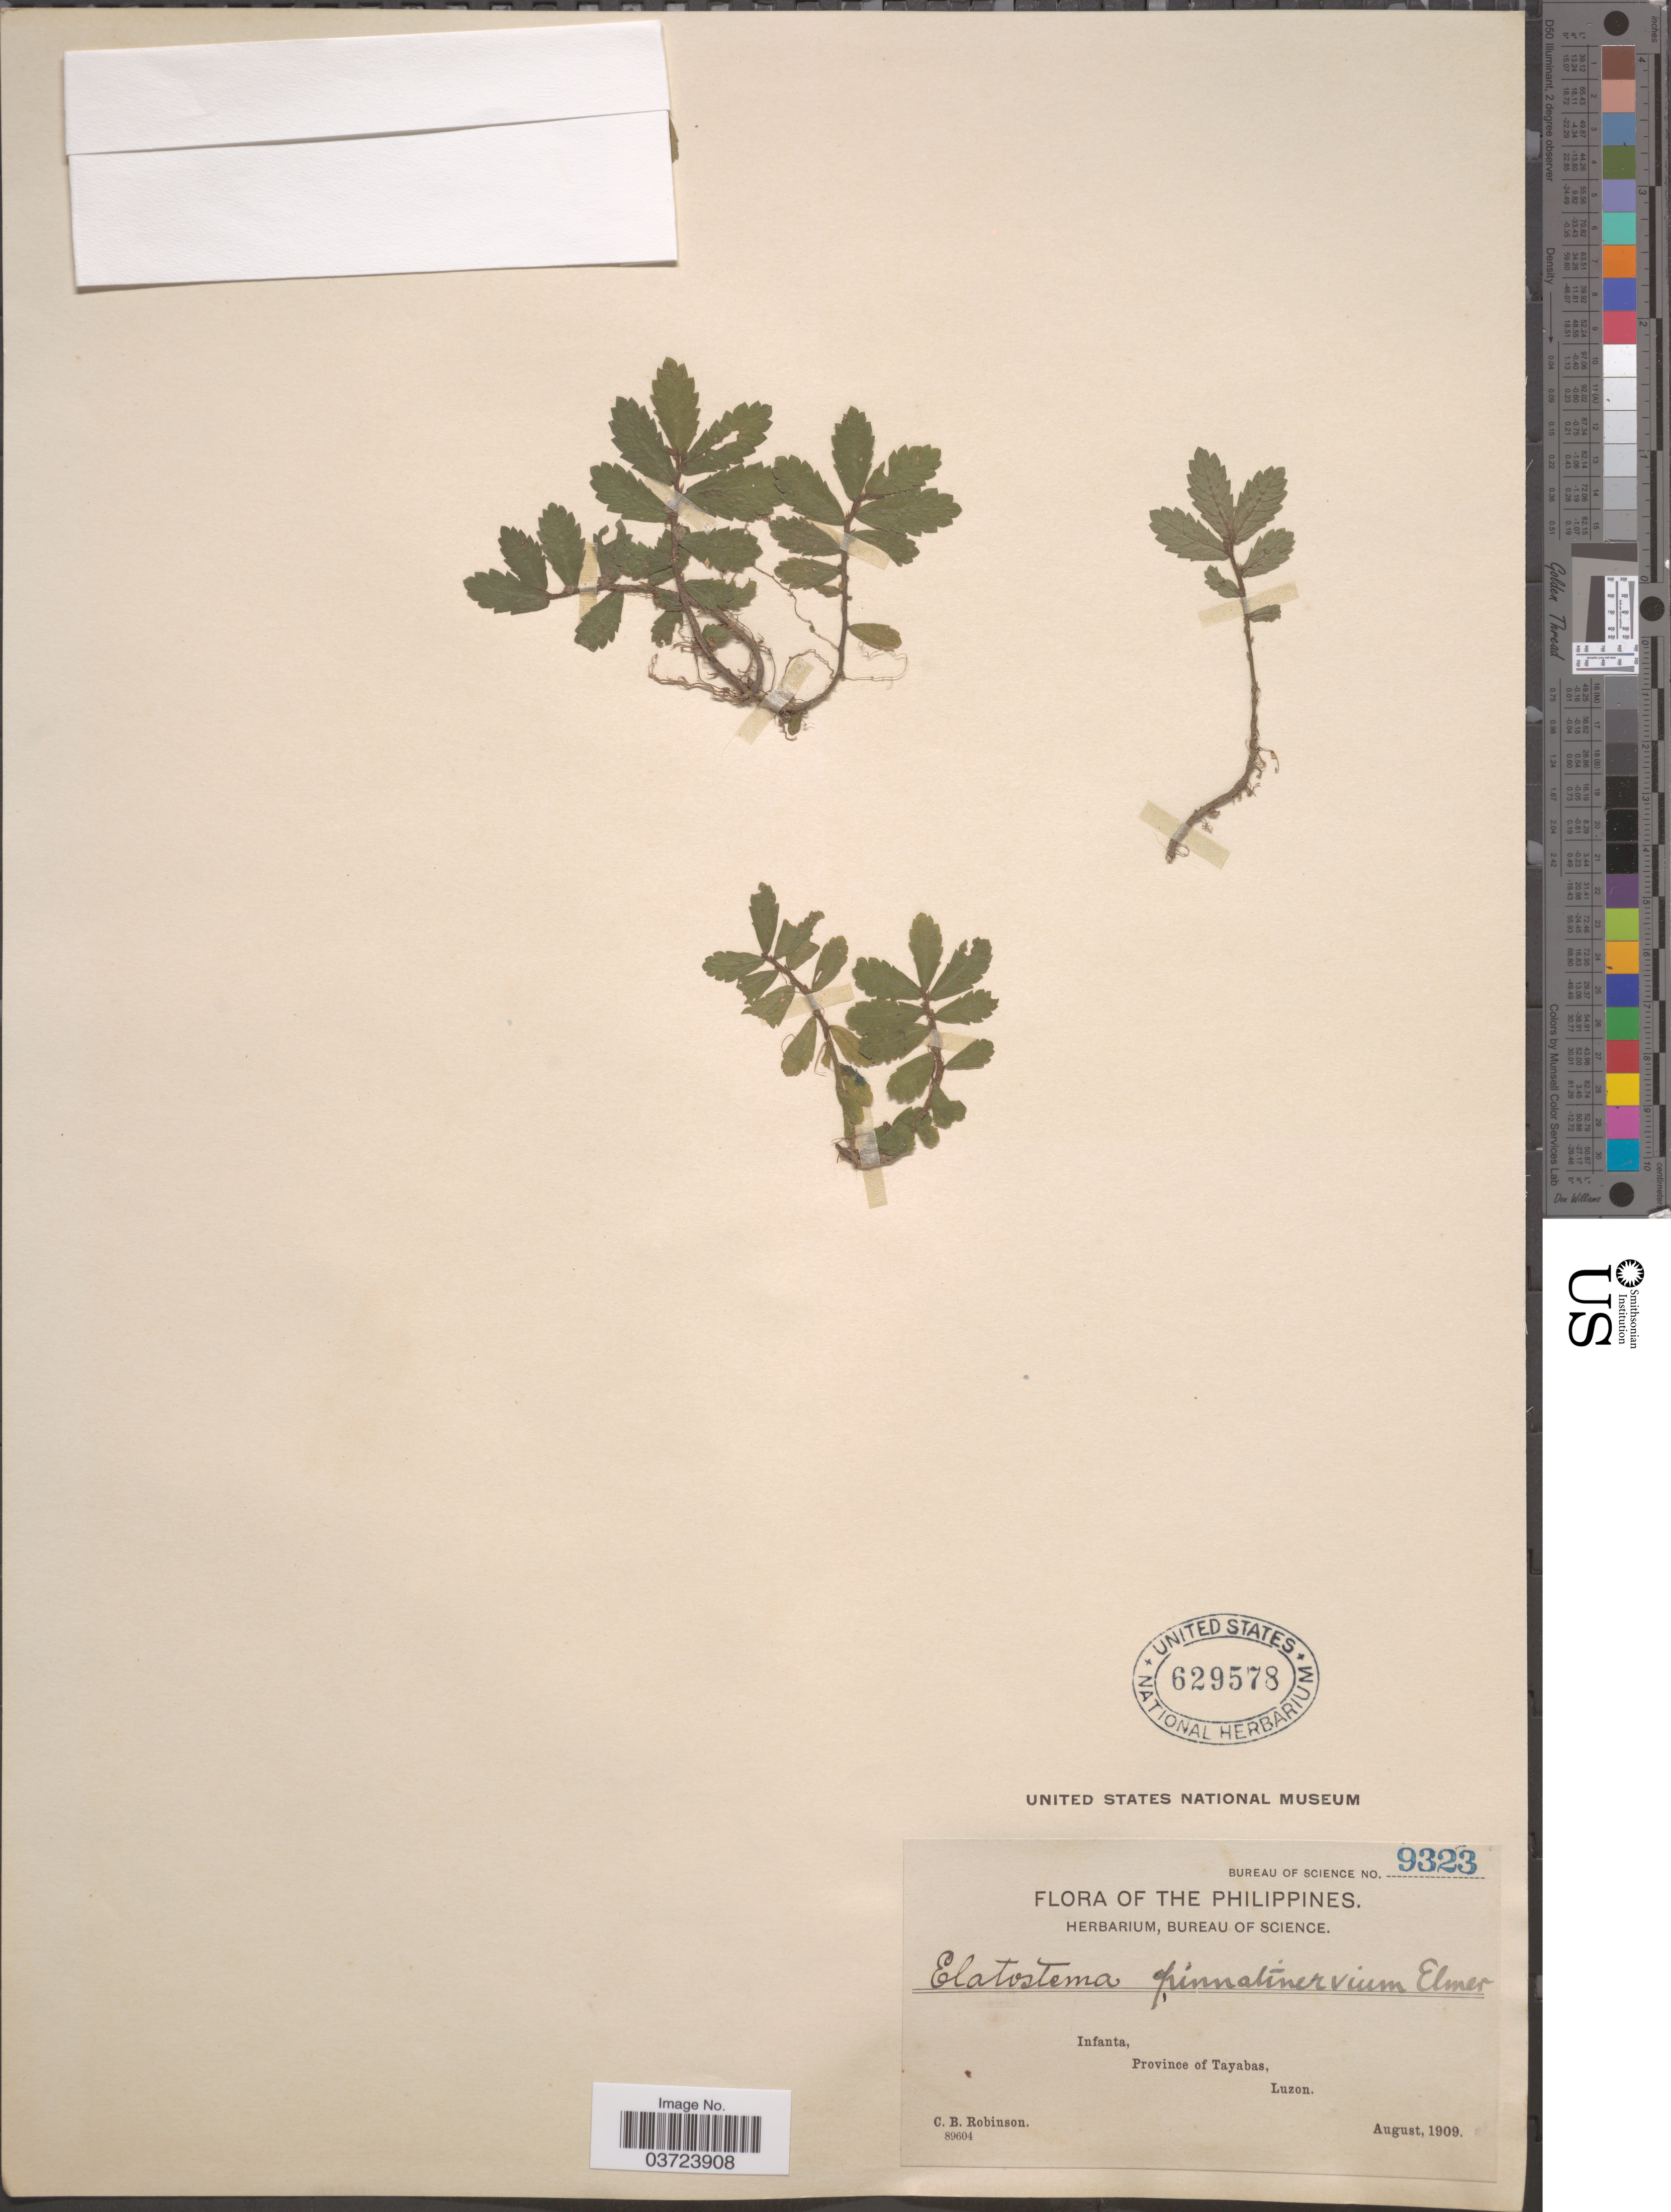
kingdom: Plantae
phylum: Tracheophyta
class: Magnoliopsida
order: Rosales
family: Urticaceae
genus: Elatostema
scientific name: Elatostema pinnatinervium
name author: Elmer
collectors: C. Robinson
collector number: Bureau of Science 9323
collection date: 1909-08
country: Philippines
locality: Infanta, Province of Tayabas, Luzon.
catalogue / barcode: US 629578